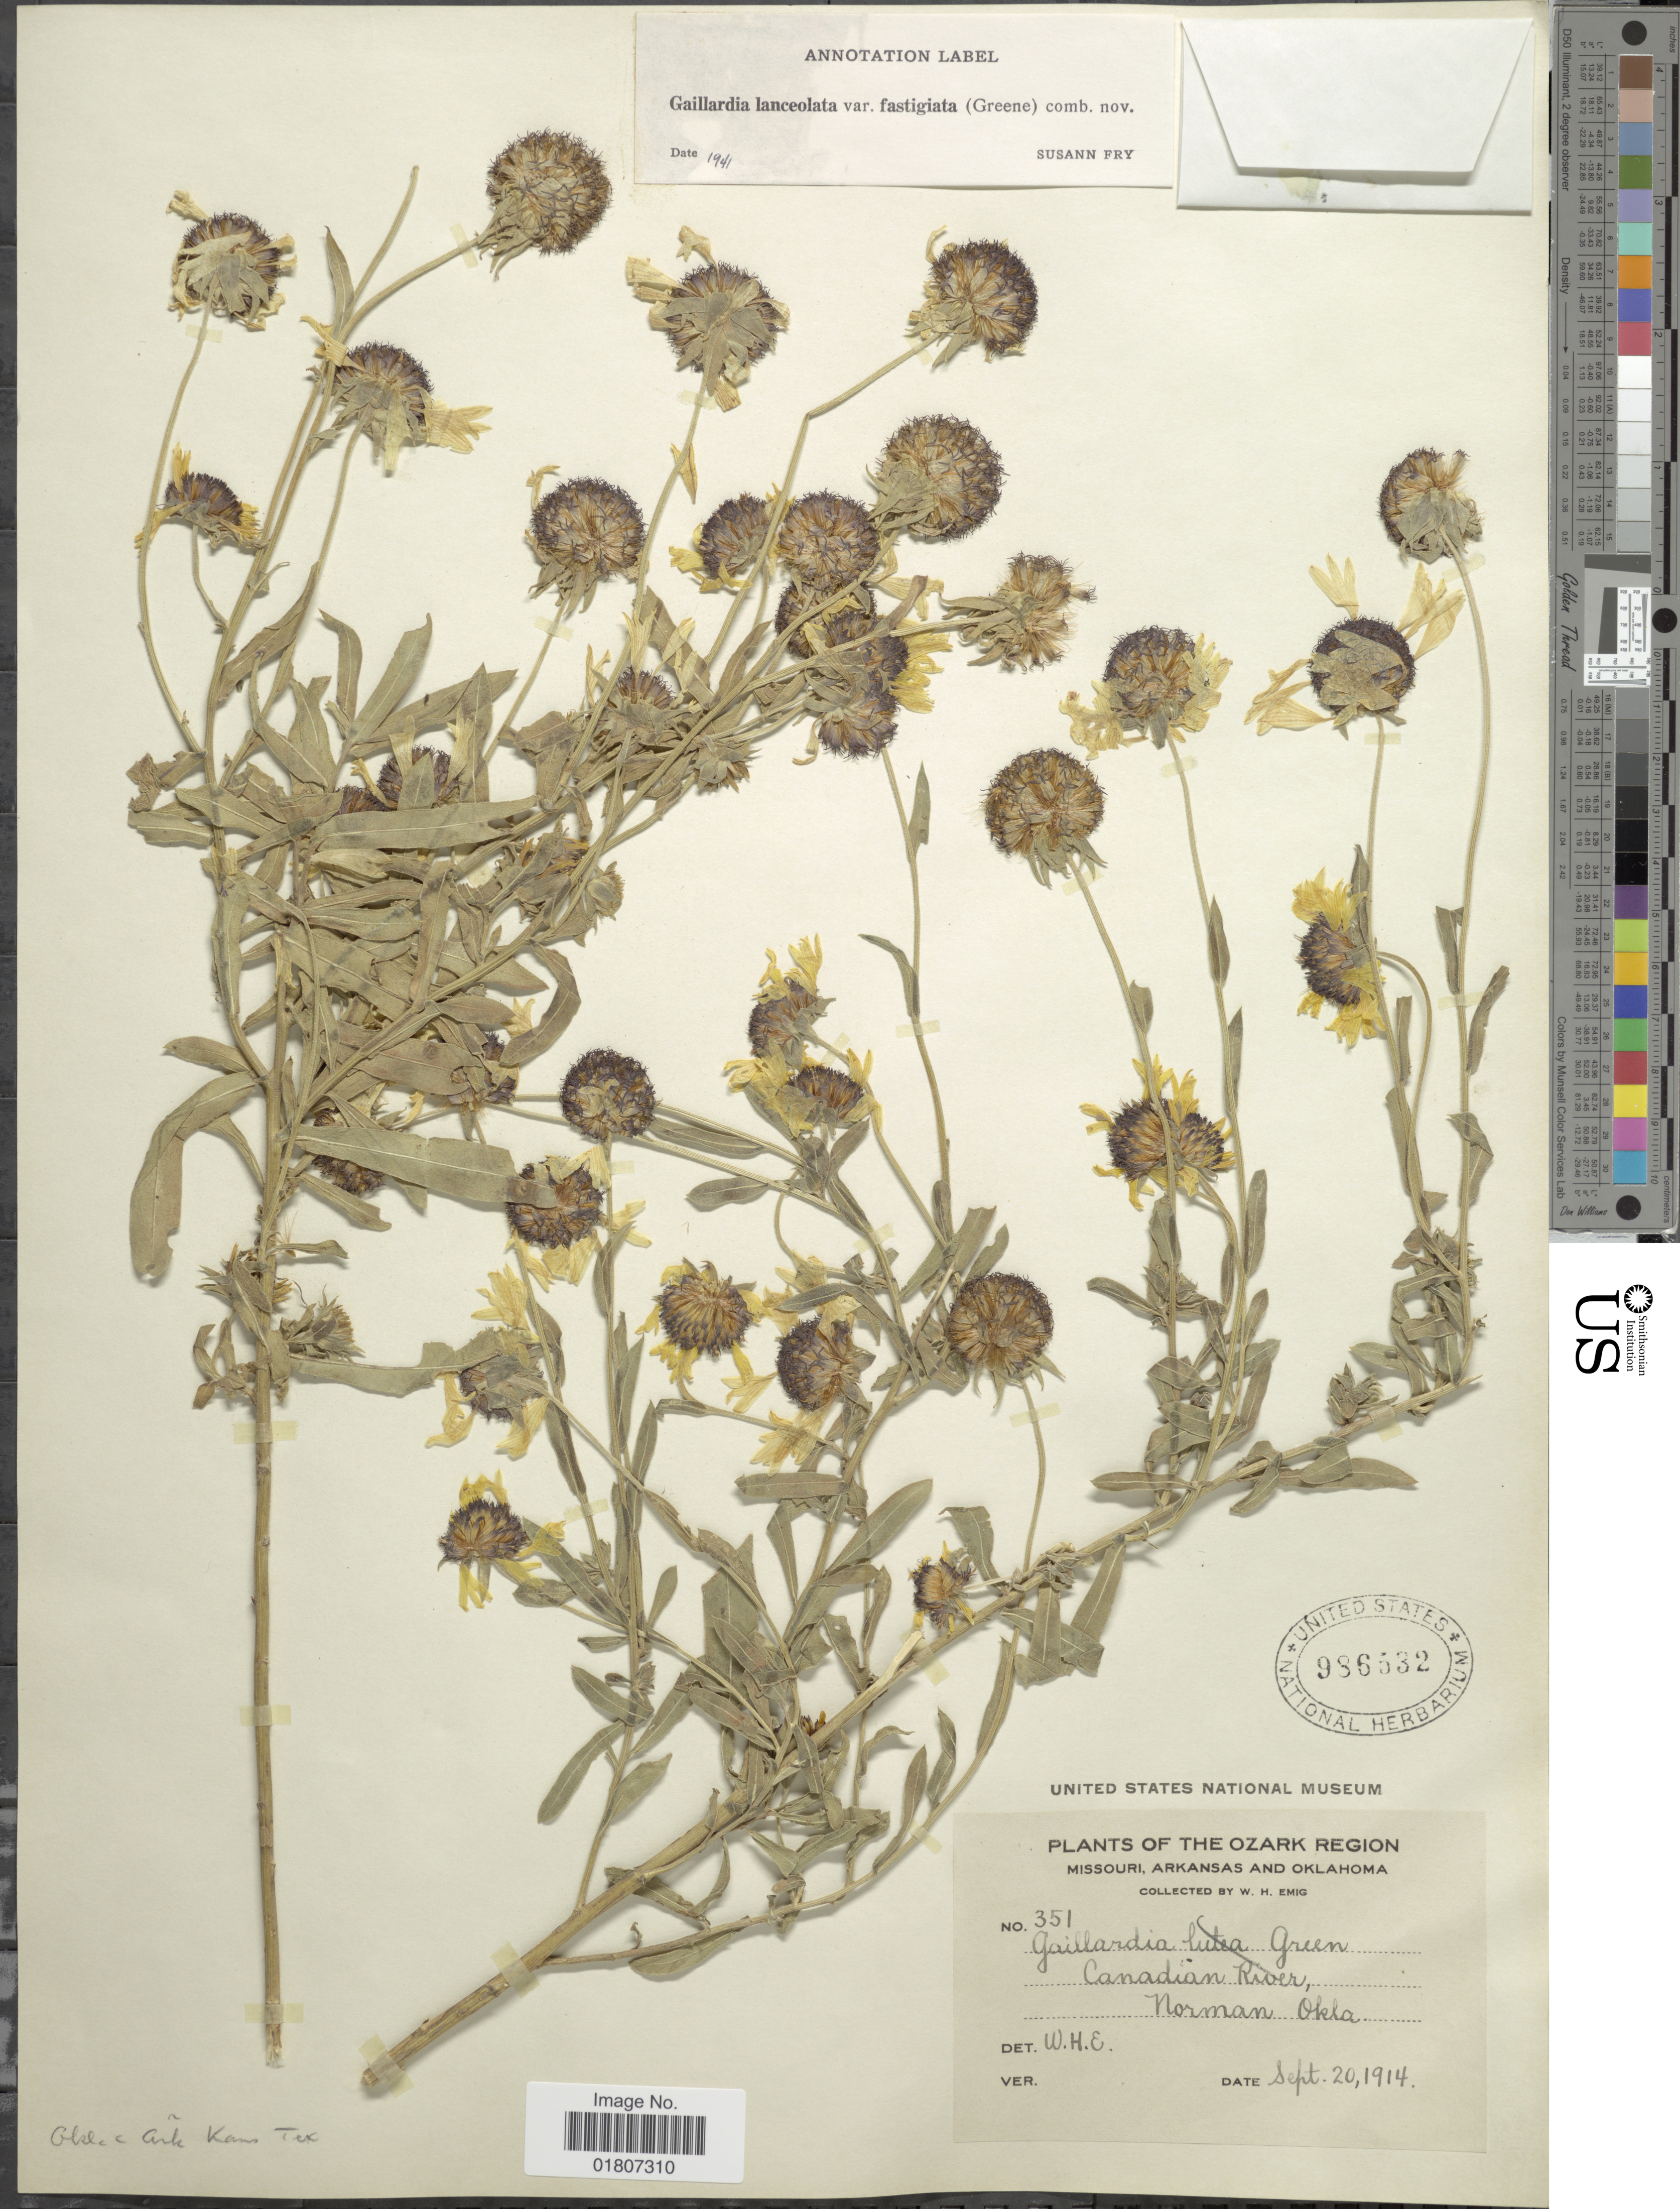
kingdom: Plantae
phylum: Tracheophyta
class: Magnoliopsida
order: Asterales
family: Asteraceae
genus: Gaillardia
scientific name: Gaillardia lanceolata var. fastigiata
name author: (Greene) Waterf.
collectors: W. H. Emig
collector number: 351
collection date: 1914-09-20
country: United States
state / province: Oklahoma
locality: Norman. Ozark Region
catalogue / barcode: US 986532